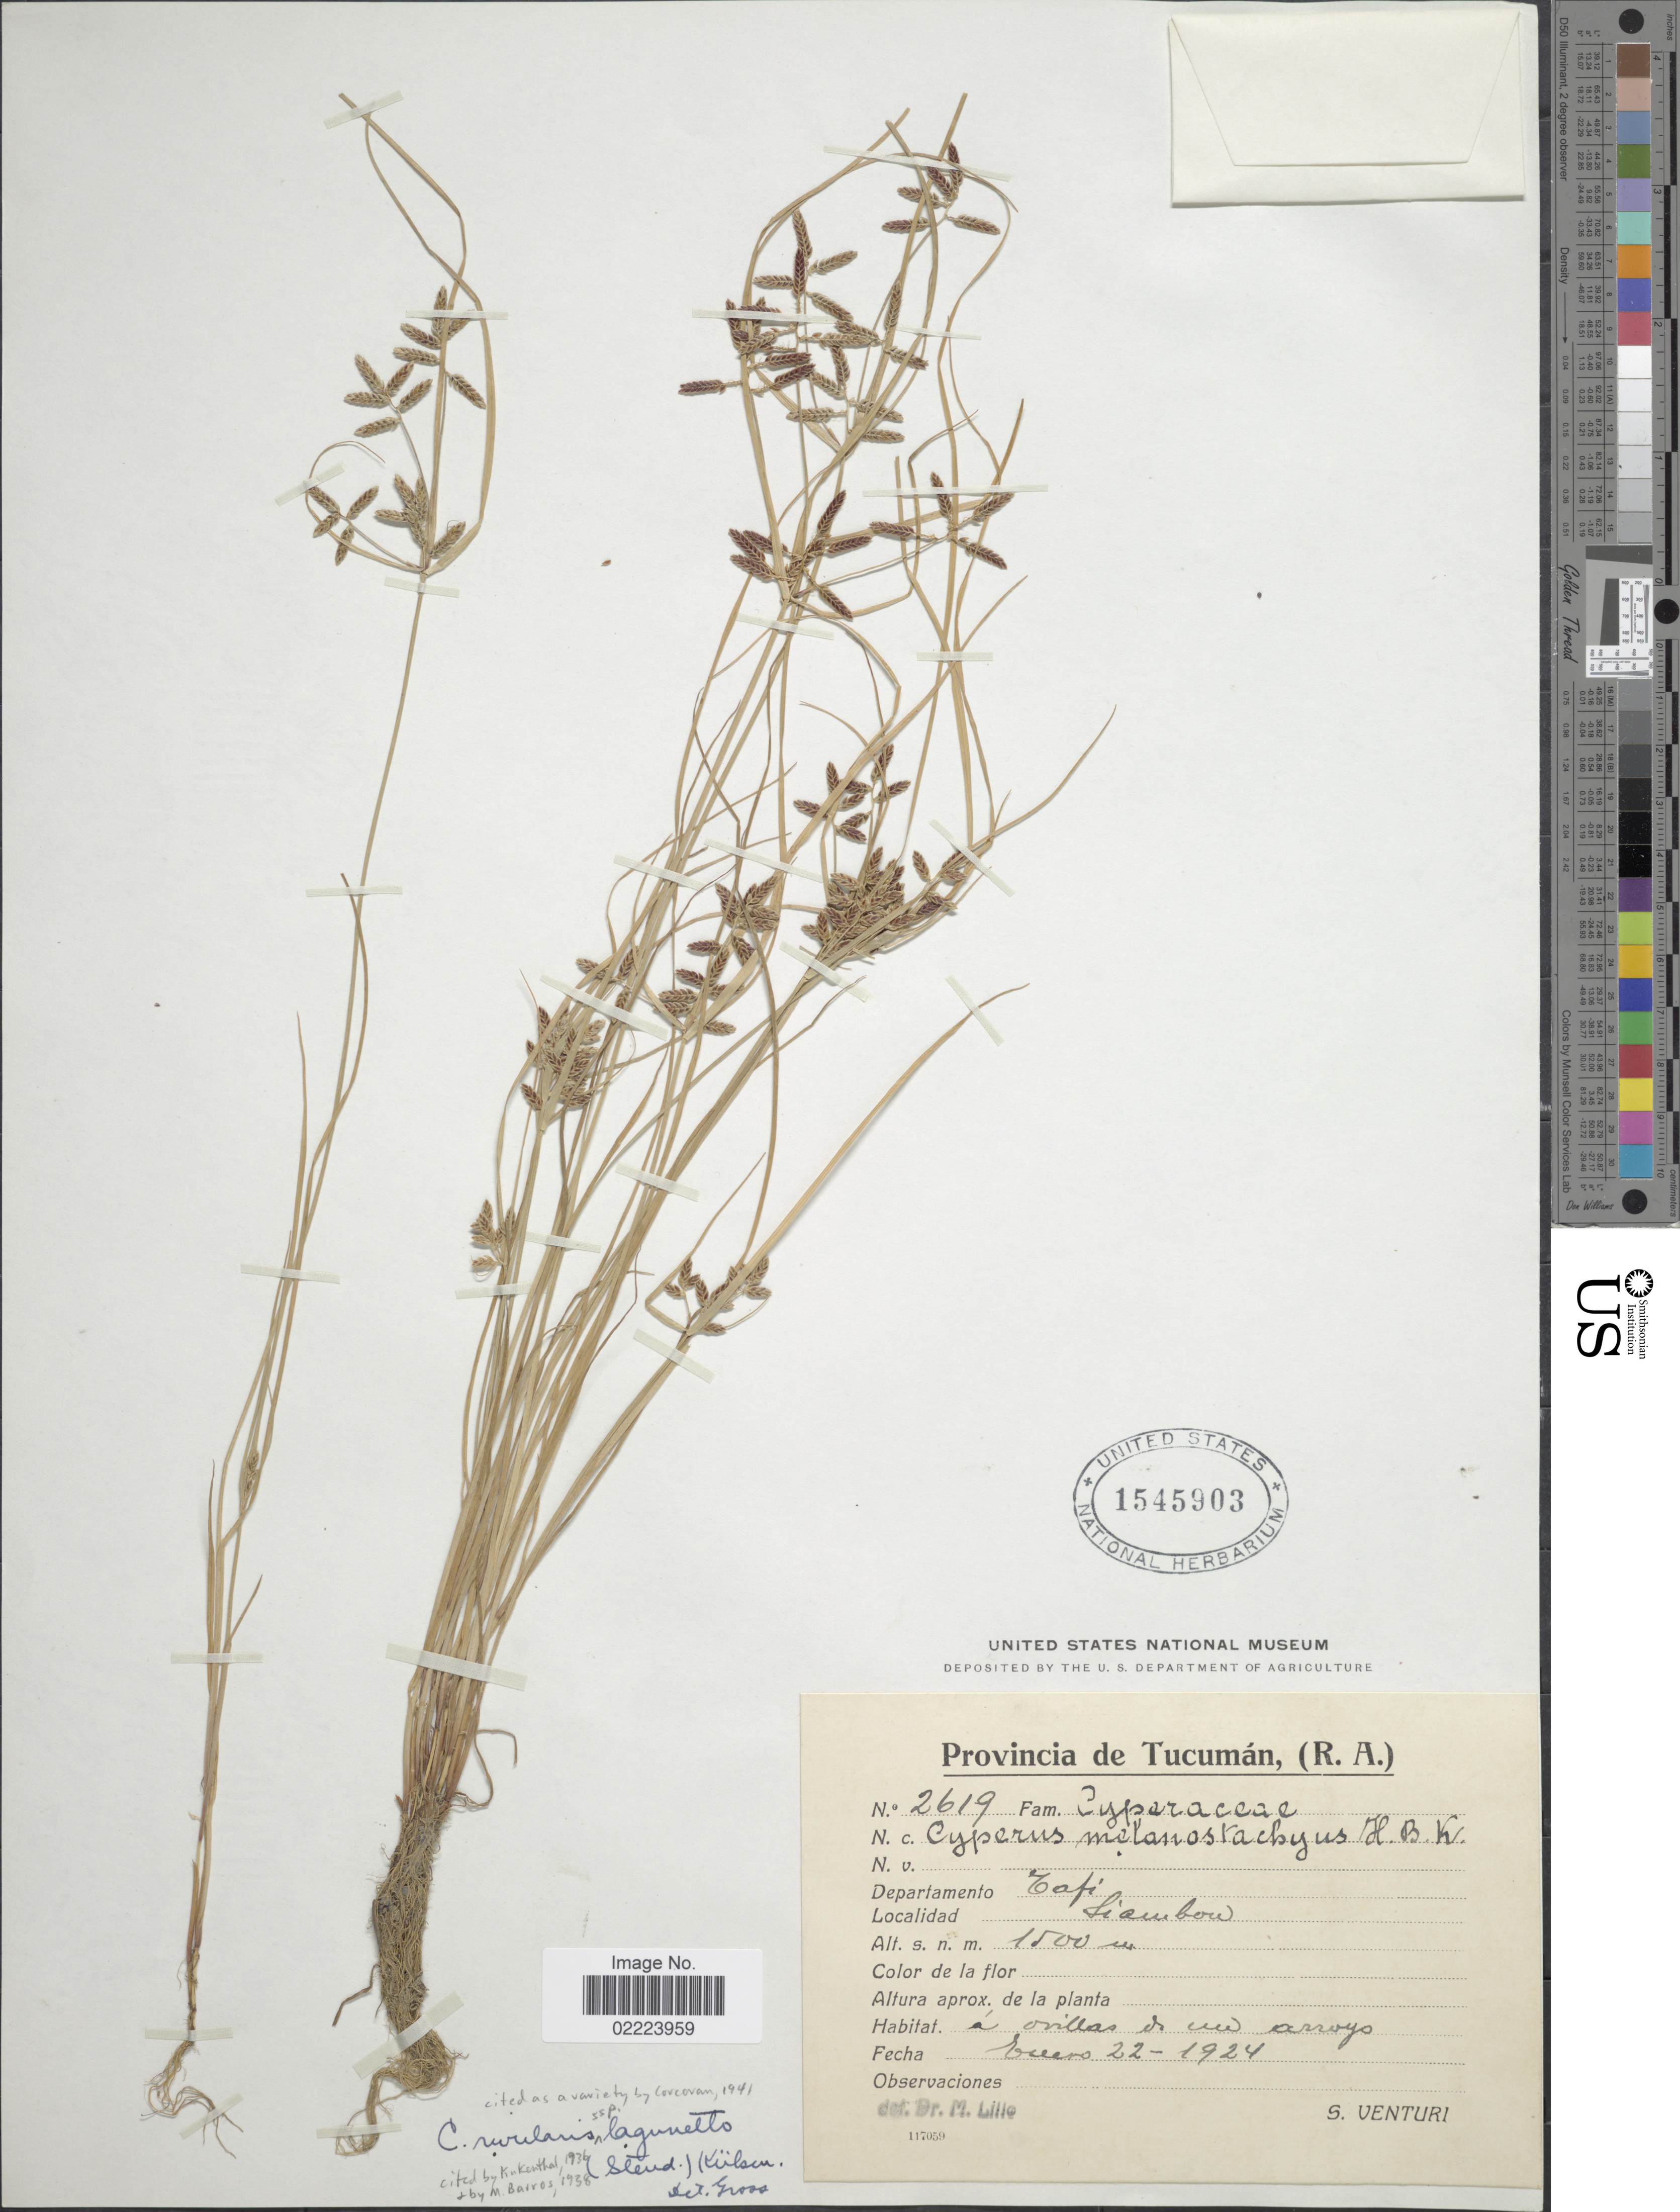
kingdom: Plantae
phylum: Tracheophyta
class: Liliopsida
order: Poales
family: Cyperaceae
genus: Cyperus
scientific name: Cyperus bipartitus Torr.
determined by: Strong, Mark T., (BOT), Smithsonian Institution - National Museum of Natural History (UNITED STATES)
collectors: S. Venturi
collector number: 2619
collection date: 1924-01-22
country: Argentina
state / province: Tucuman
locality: (R.A.) Departamento Tafi, Siambon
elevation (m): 1500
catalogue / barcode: US 1545903